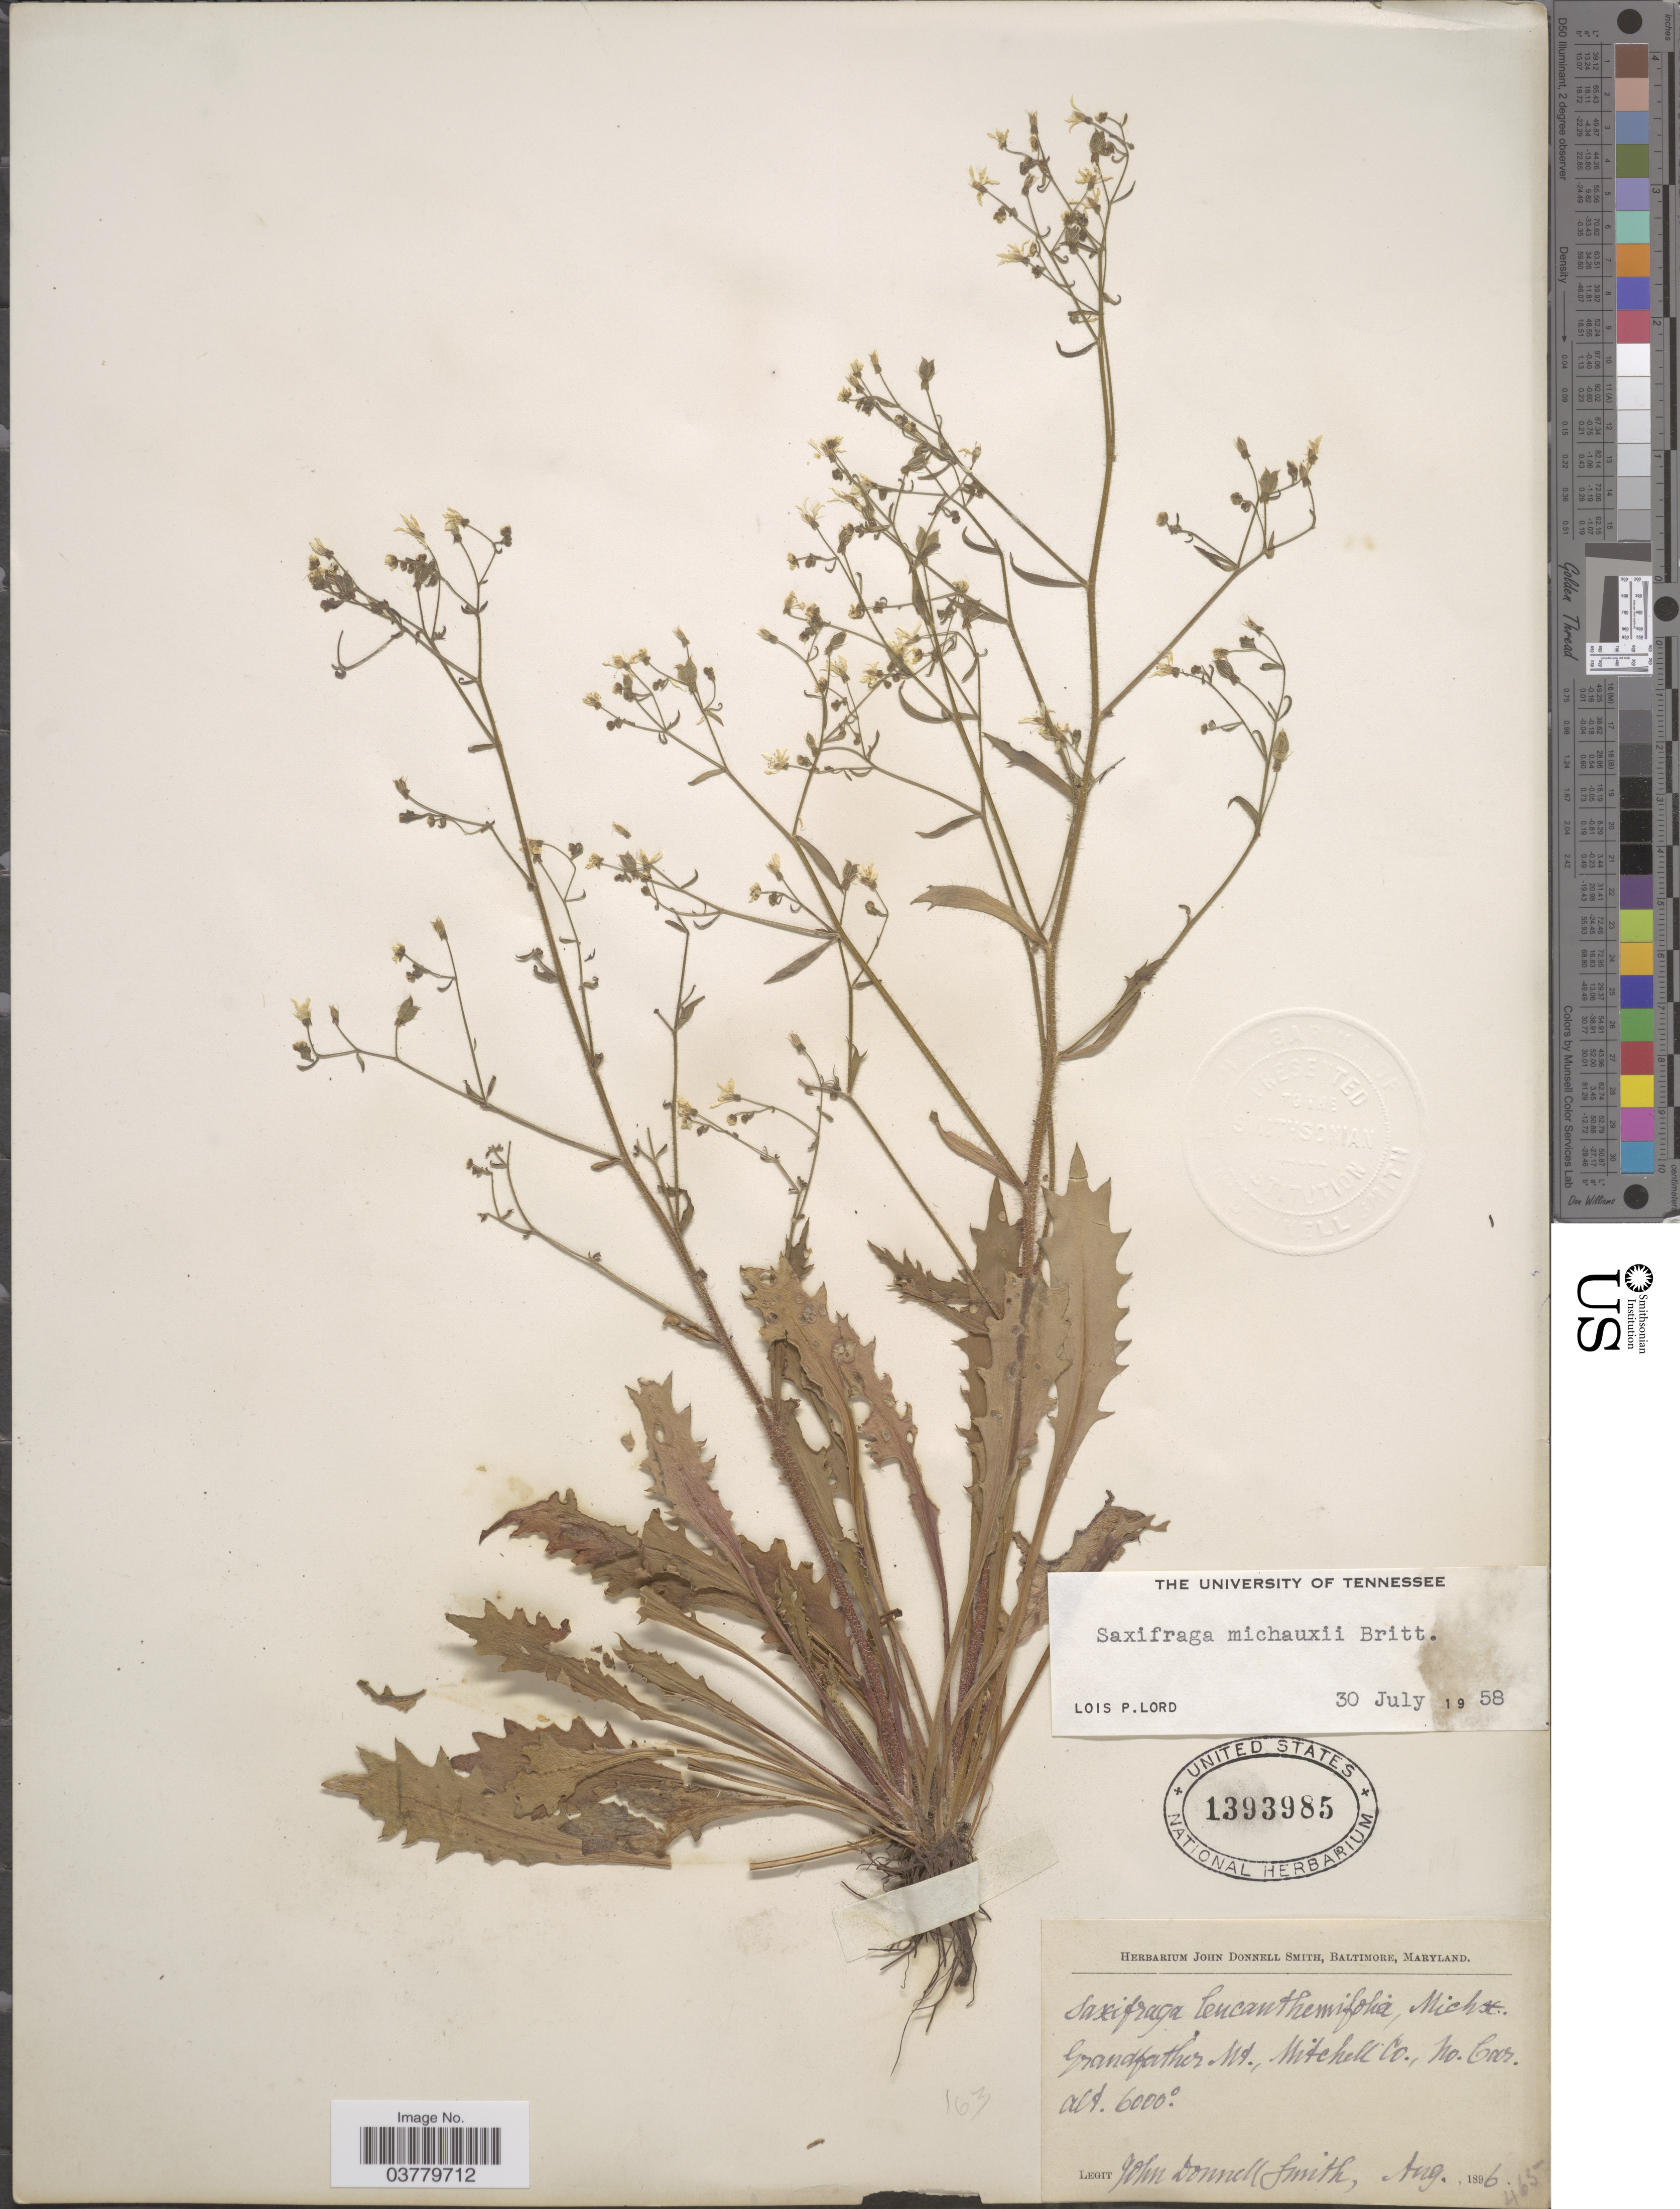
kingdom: Plantae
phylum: Tracheophyta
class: Magnoliopsida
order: Saxifragales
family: Saxifragaceae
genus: Micranthes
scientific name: Micranthes petiolaris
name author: (Raf.) Bush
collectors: J. Donnell Smith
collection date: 1896-08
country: United States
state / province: North Carolina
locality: Grandfather Mt., Mitchell Co.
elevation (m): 1829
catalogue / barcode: US 1393985